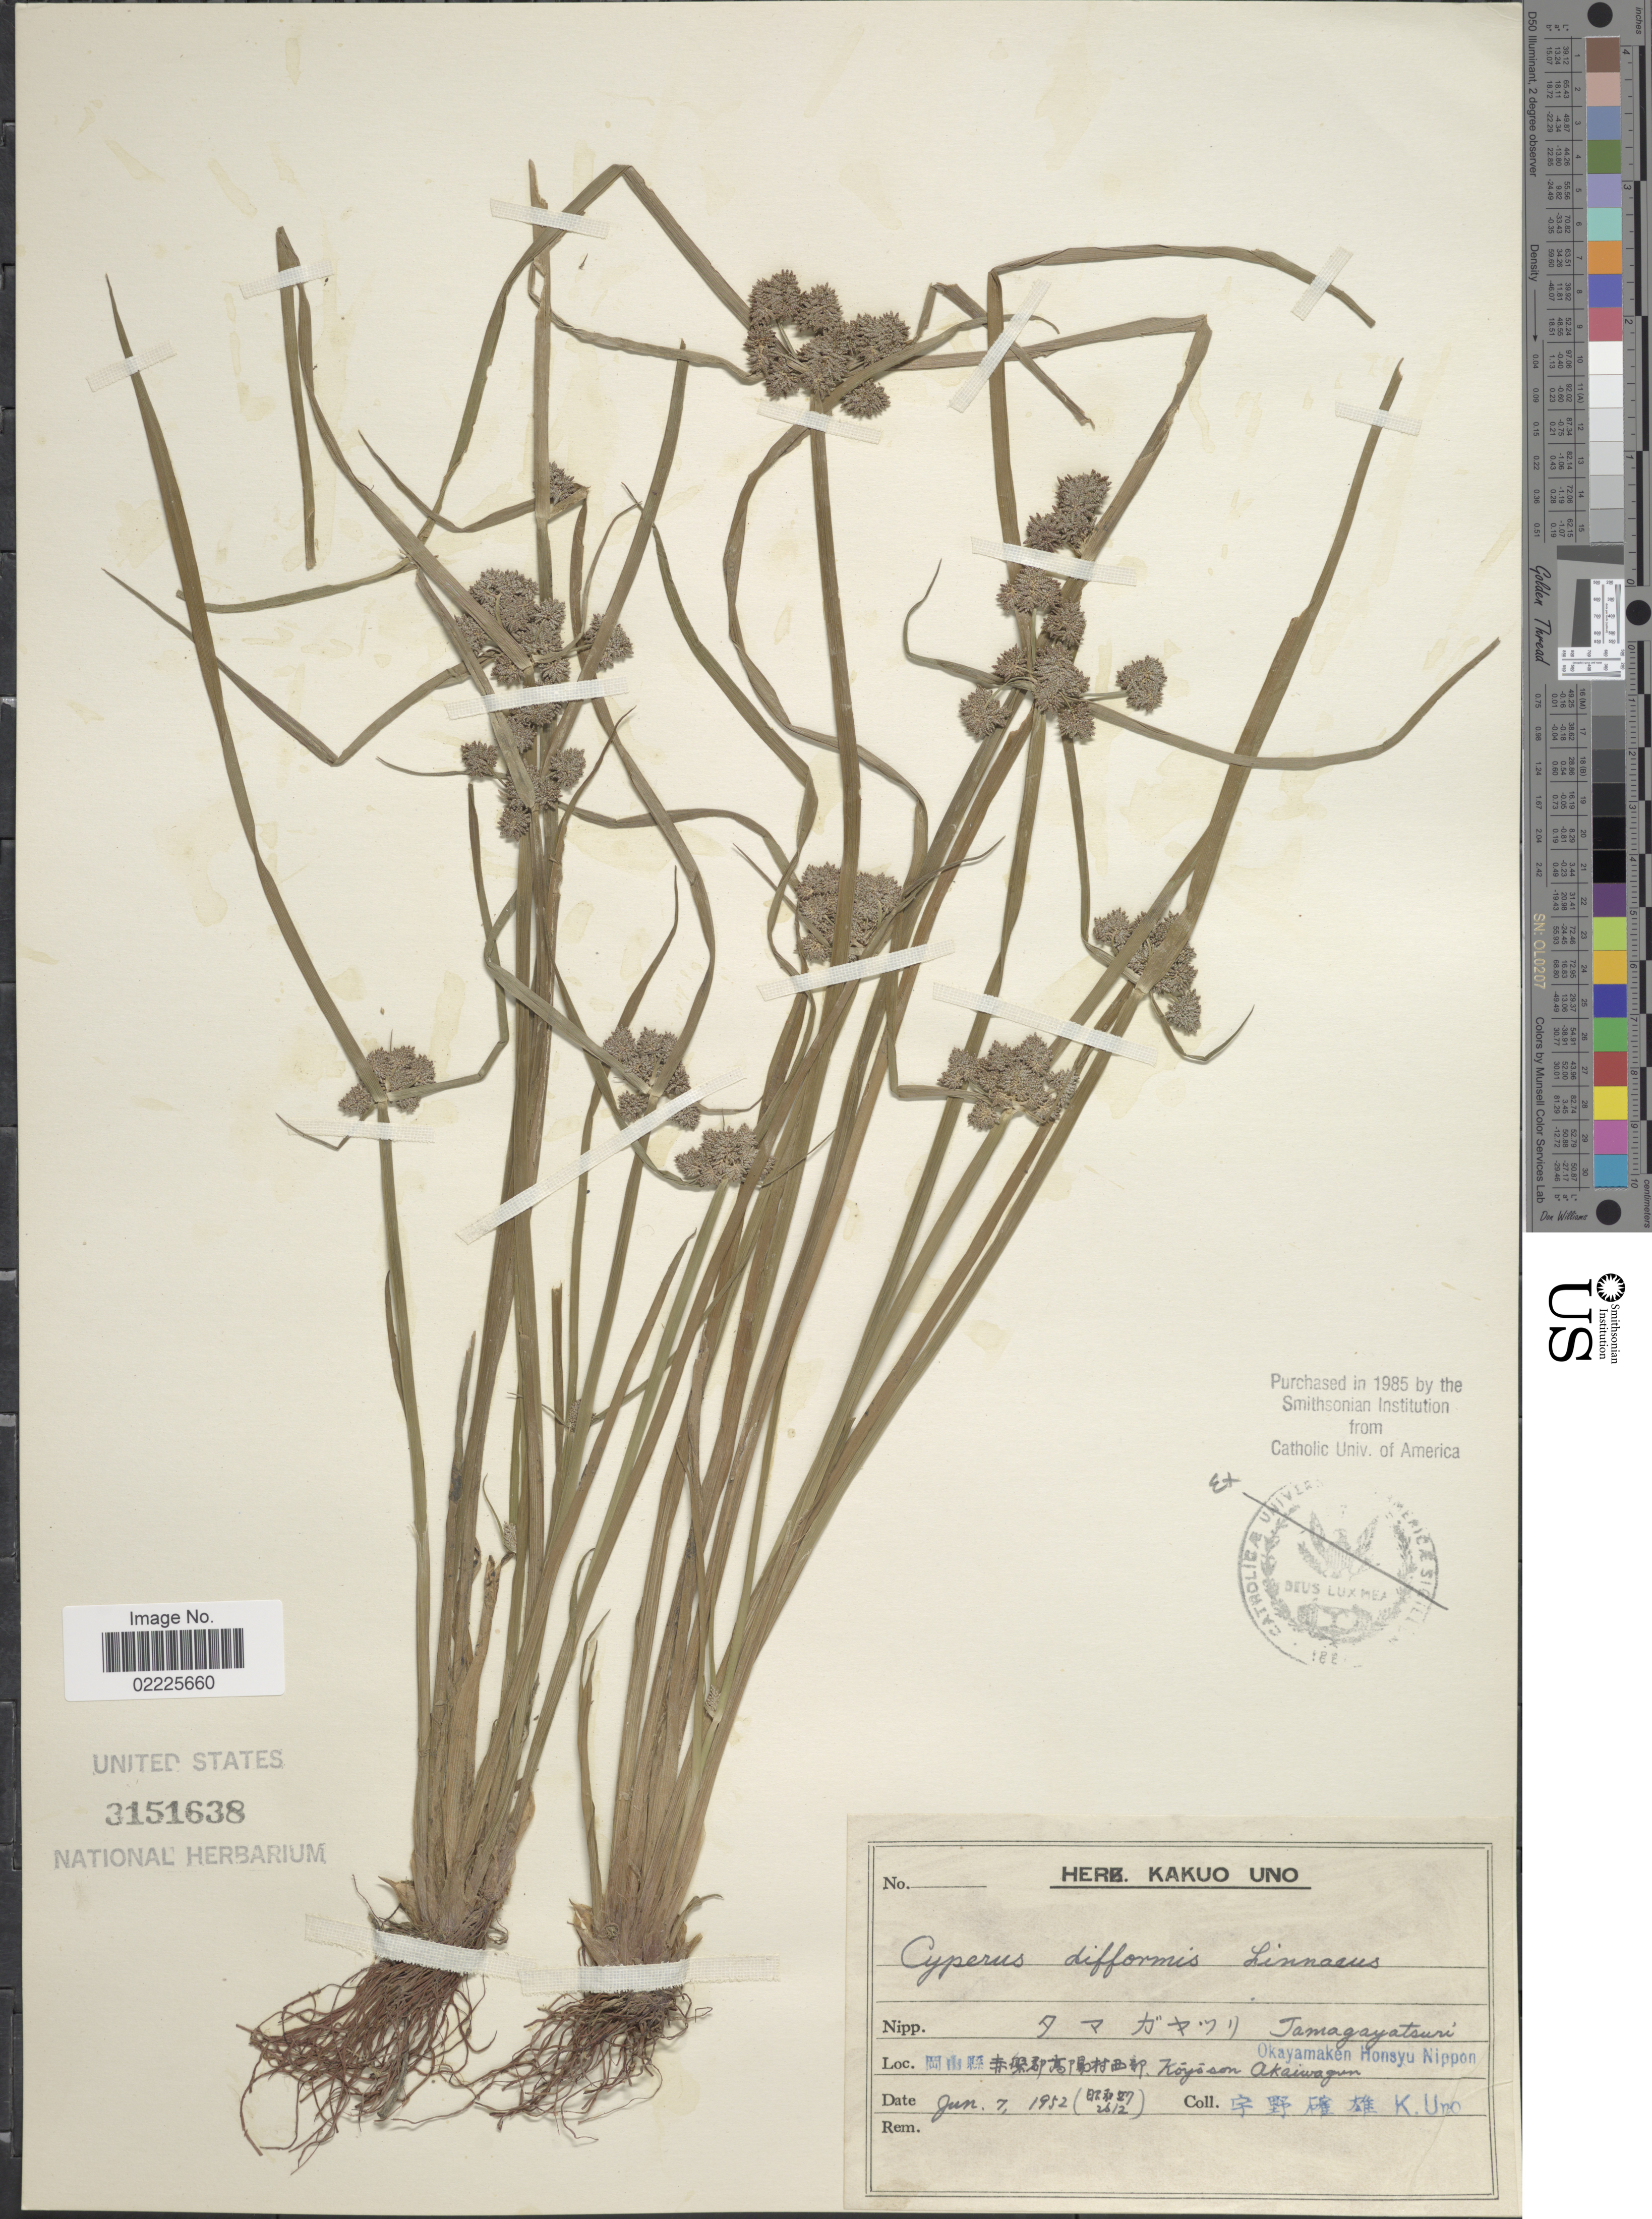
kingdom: Plantae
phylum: Tracheophyta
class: Liliopsida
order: Poales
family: Cyperaceae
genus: Cyperus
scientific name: Cyperus difformis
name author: L.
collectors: K. Uno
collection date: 1952-06-07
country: Japan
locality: Koyoson, Akaiwagun, Okayamaken, Honsyu, Nippon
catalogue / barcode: US 3151638